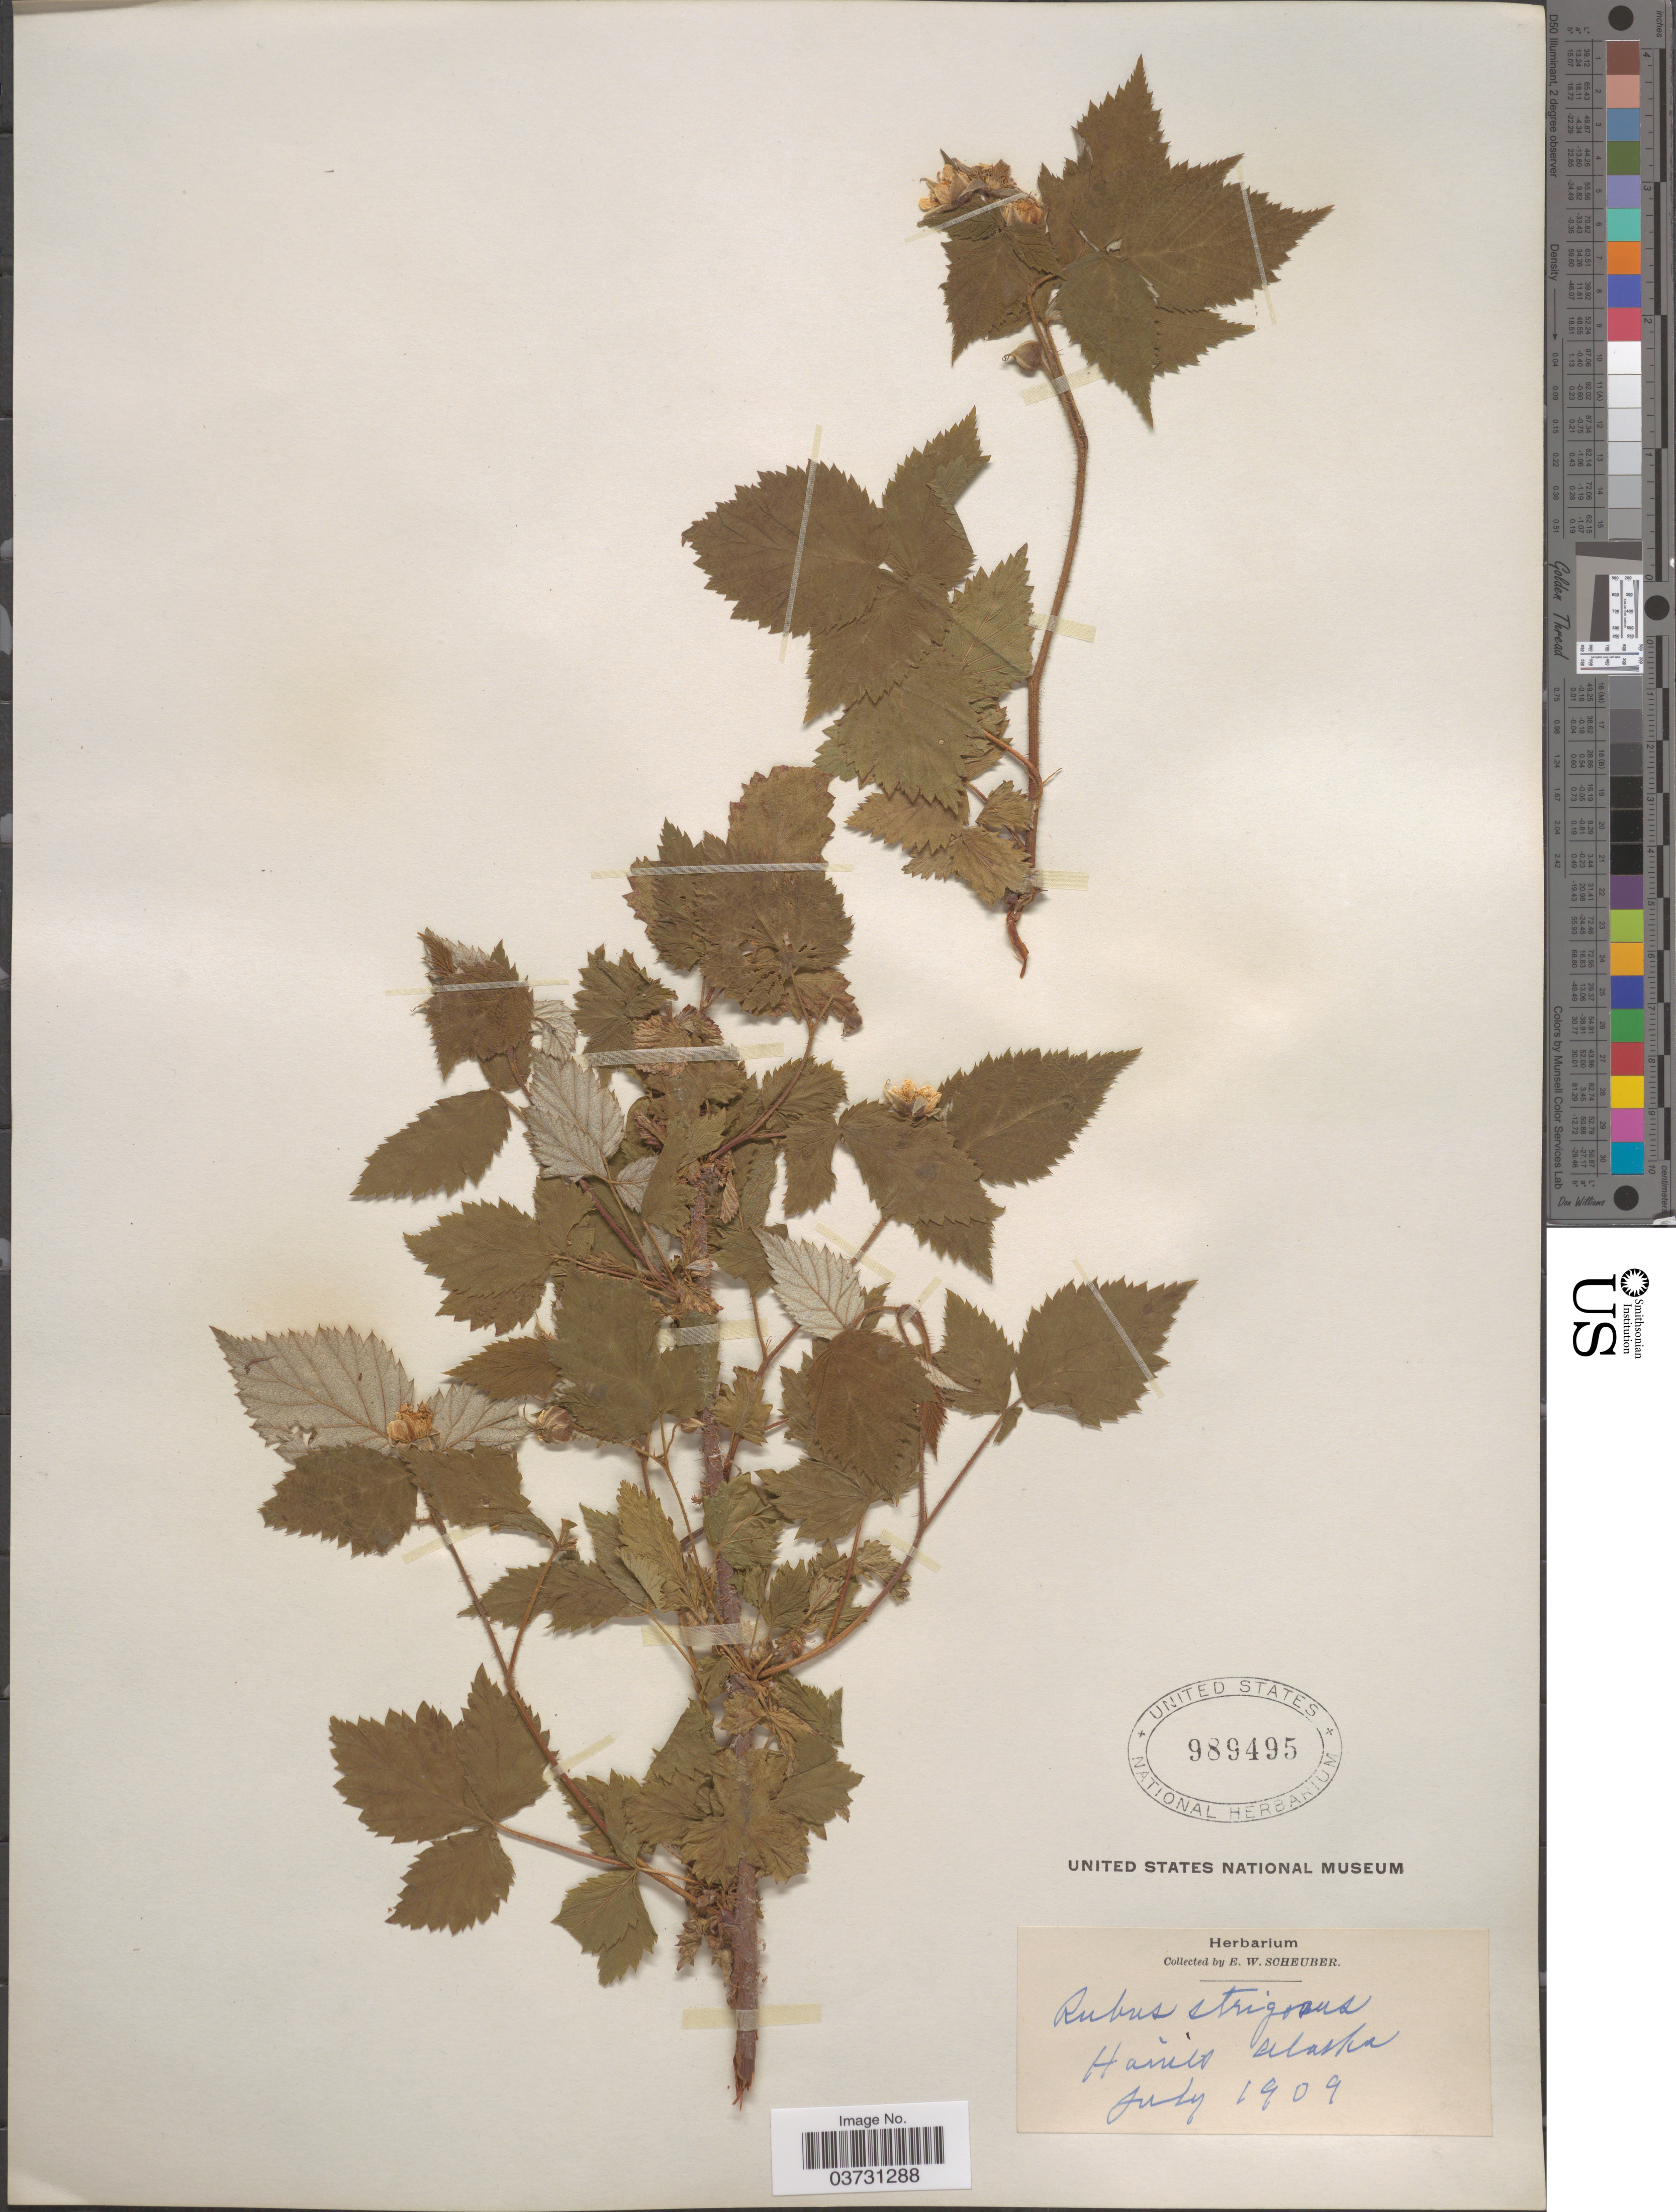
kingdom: Plantae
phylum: Tracheophyta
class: Magnoliopsida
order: Rosales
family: Rosaceae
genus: Rubus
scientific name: Rubus strigosus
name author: Michx.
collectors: E. Scheuber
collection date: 1909-07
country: United States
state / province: Alaska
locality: Haines.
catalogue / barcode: US 989495